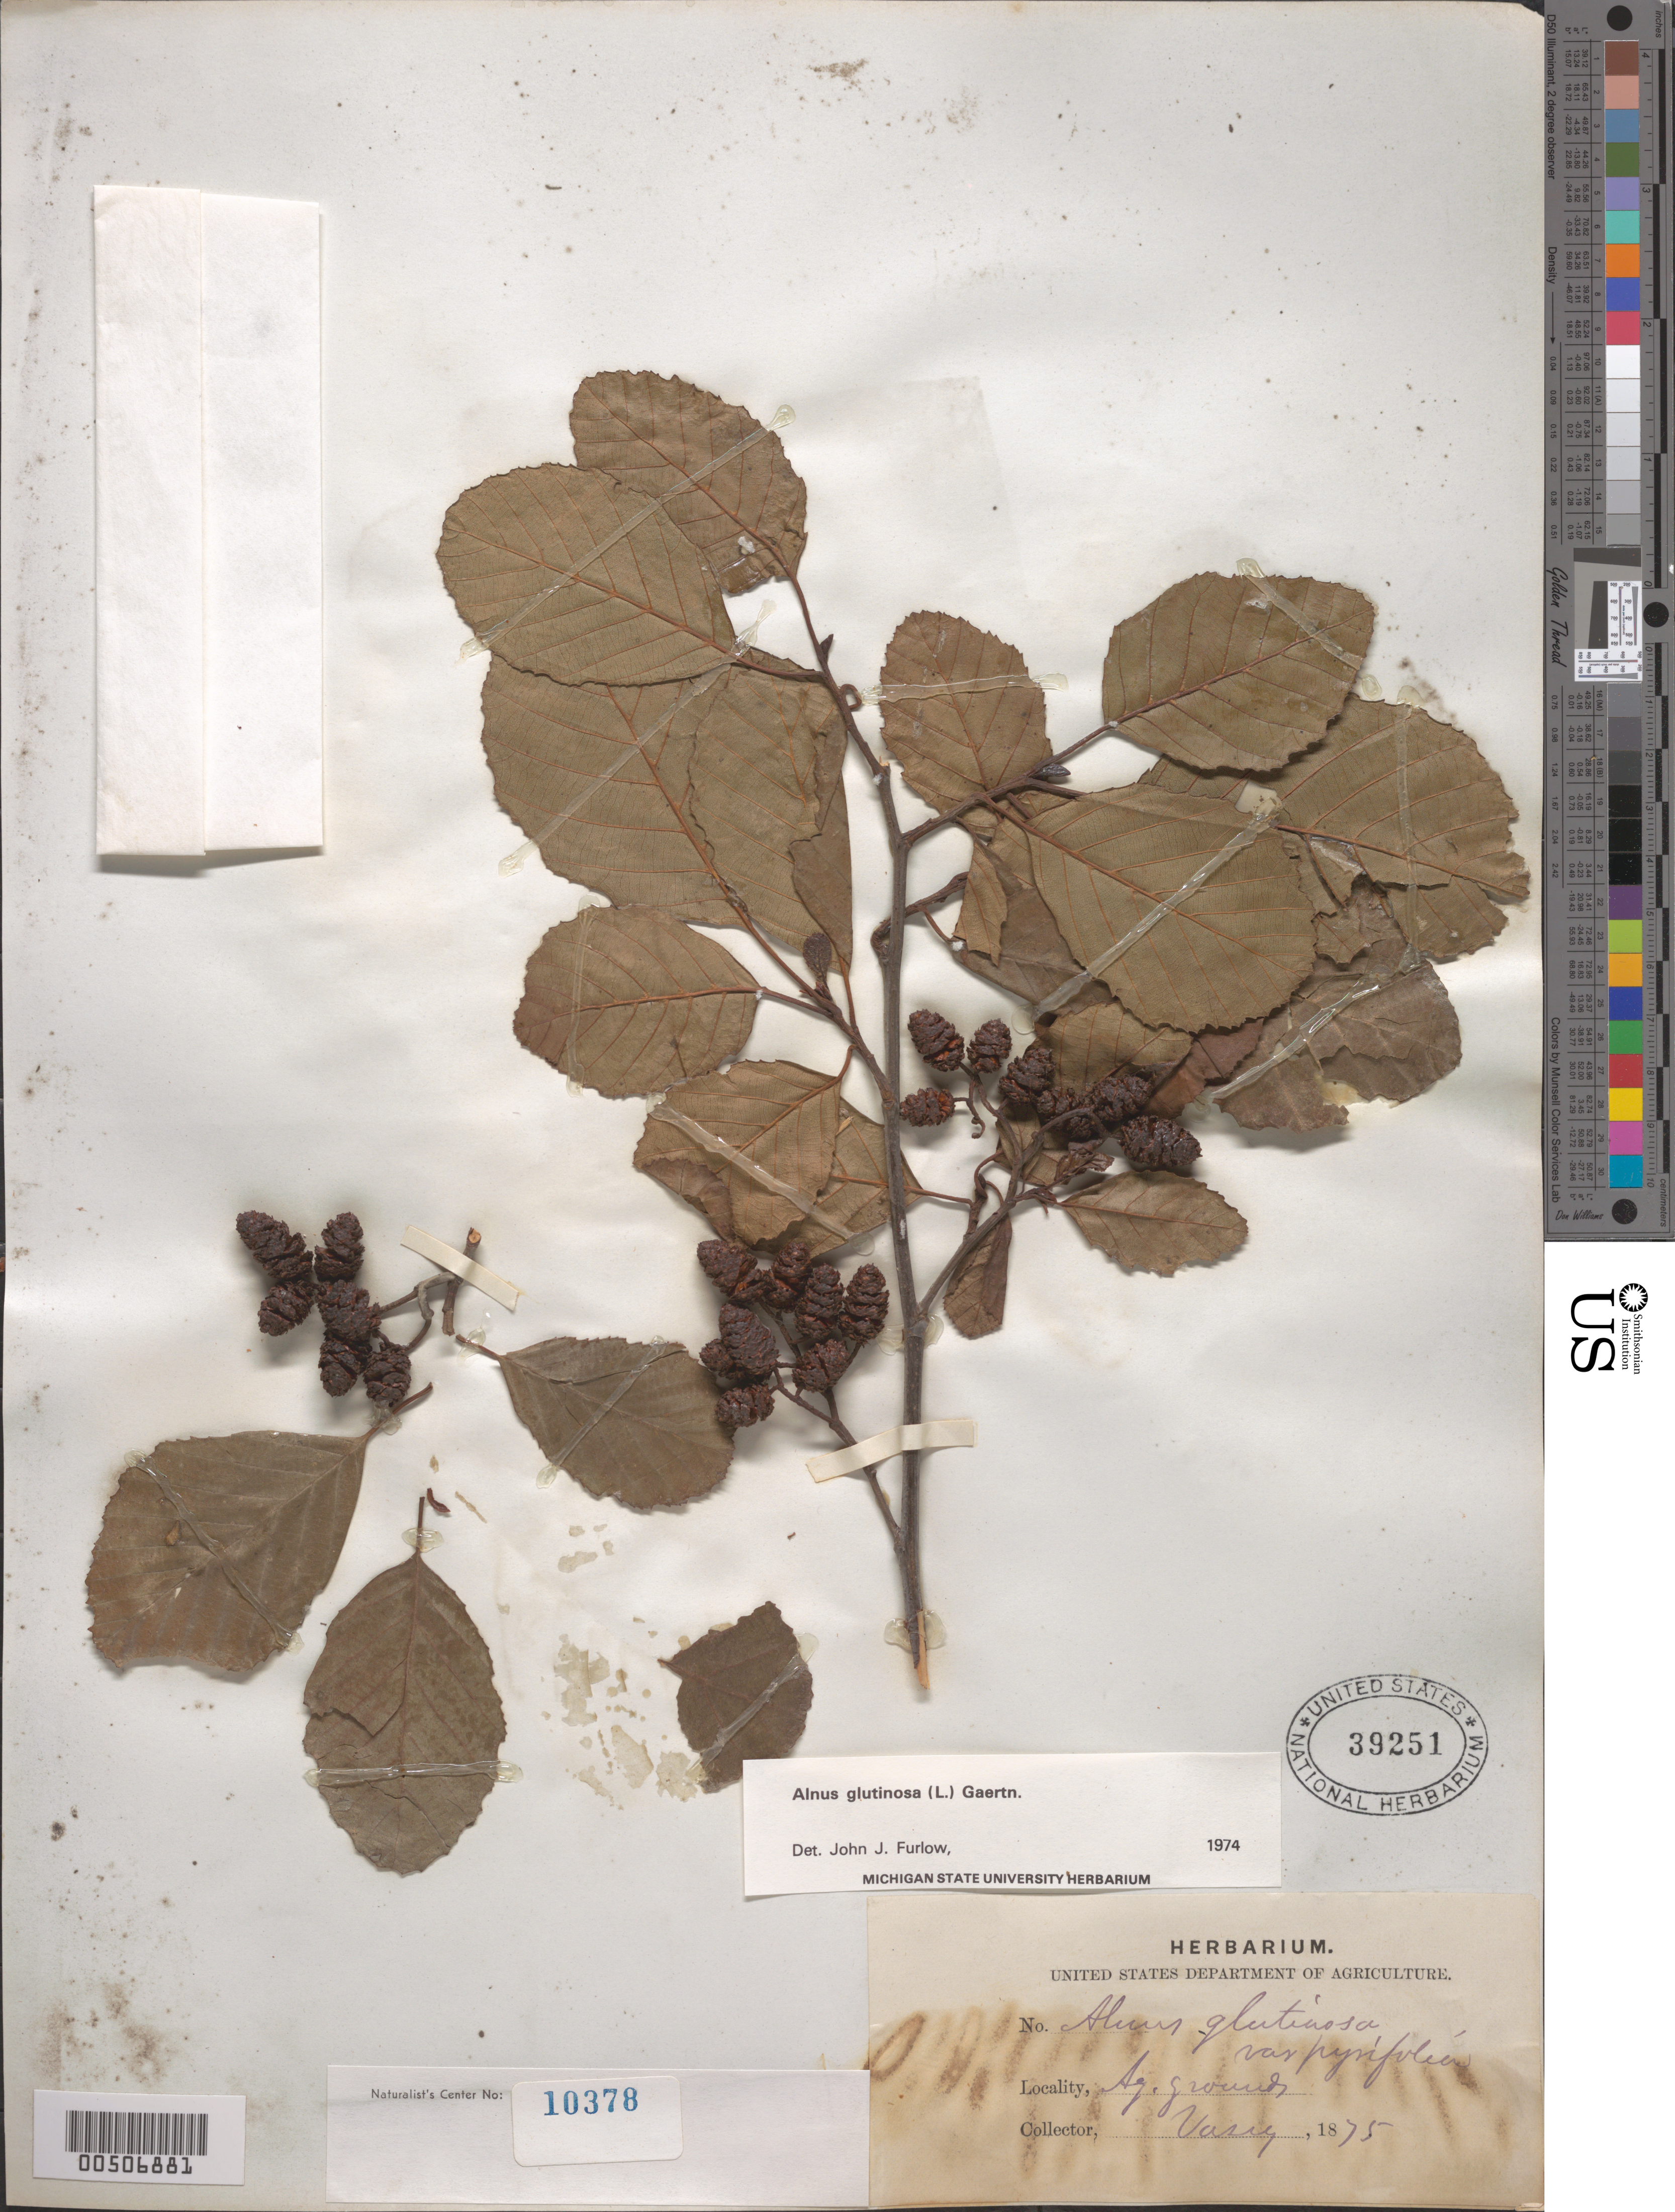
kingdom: Plantae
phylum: Tracheophyta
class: Magnoliopsida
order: Fagales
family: Betulaceae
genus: Alnus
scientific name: Alnus glutinosa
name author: (L.) Gaertn.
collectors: G. Vasey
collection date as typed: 1875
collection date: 1875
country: United States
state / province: District of Columbia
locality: Agriculture grounds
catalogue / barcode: US 39251